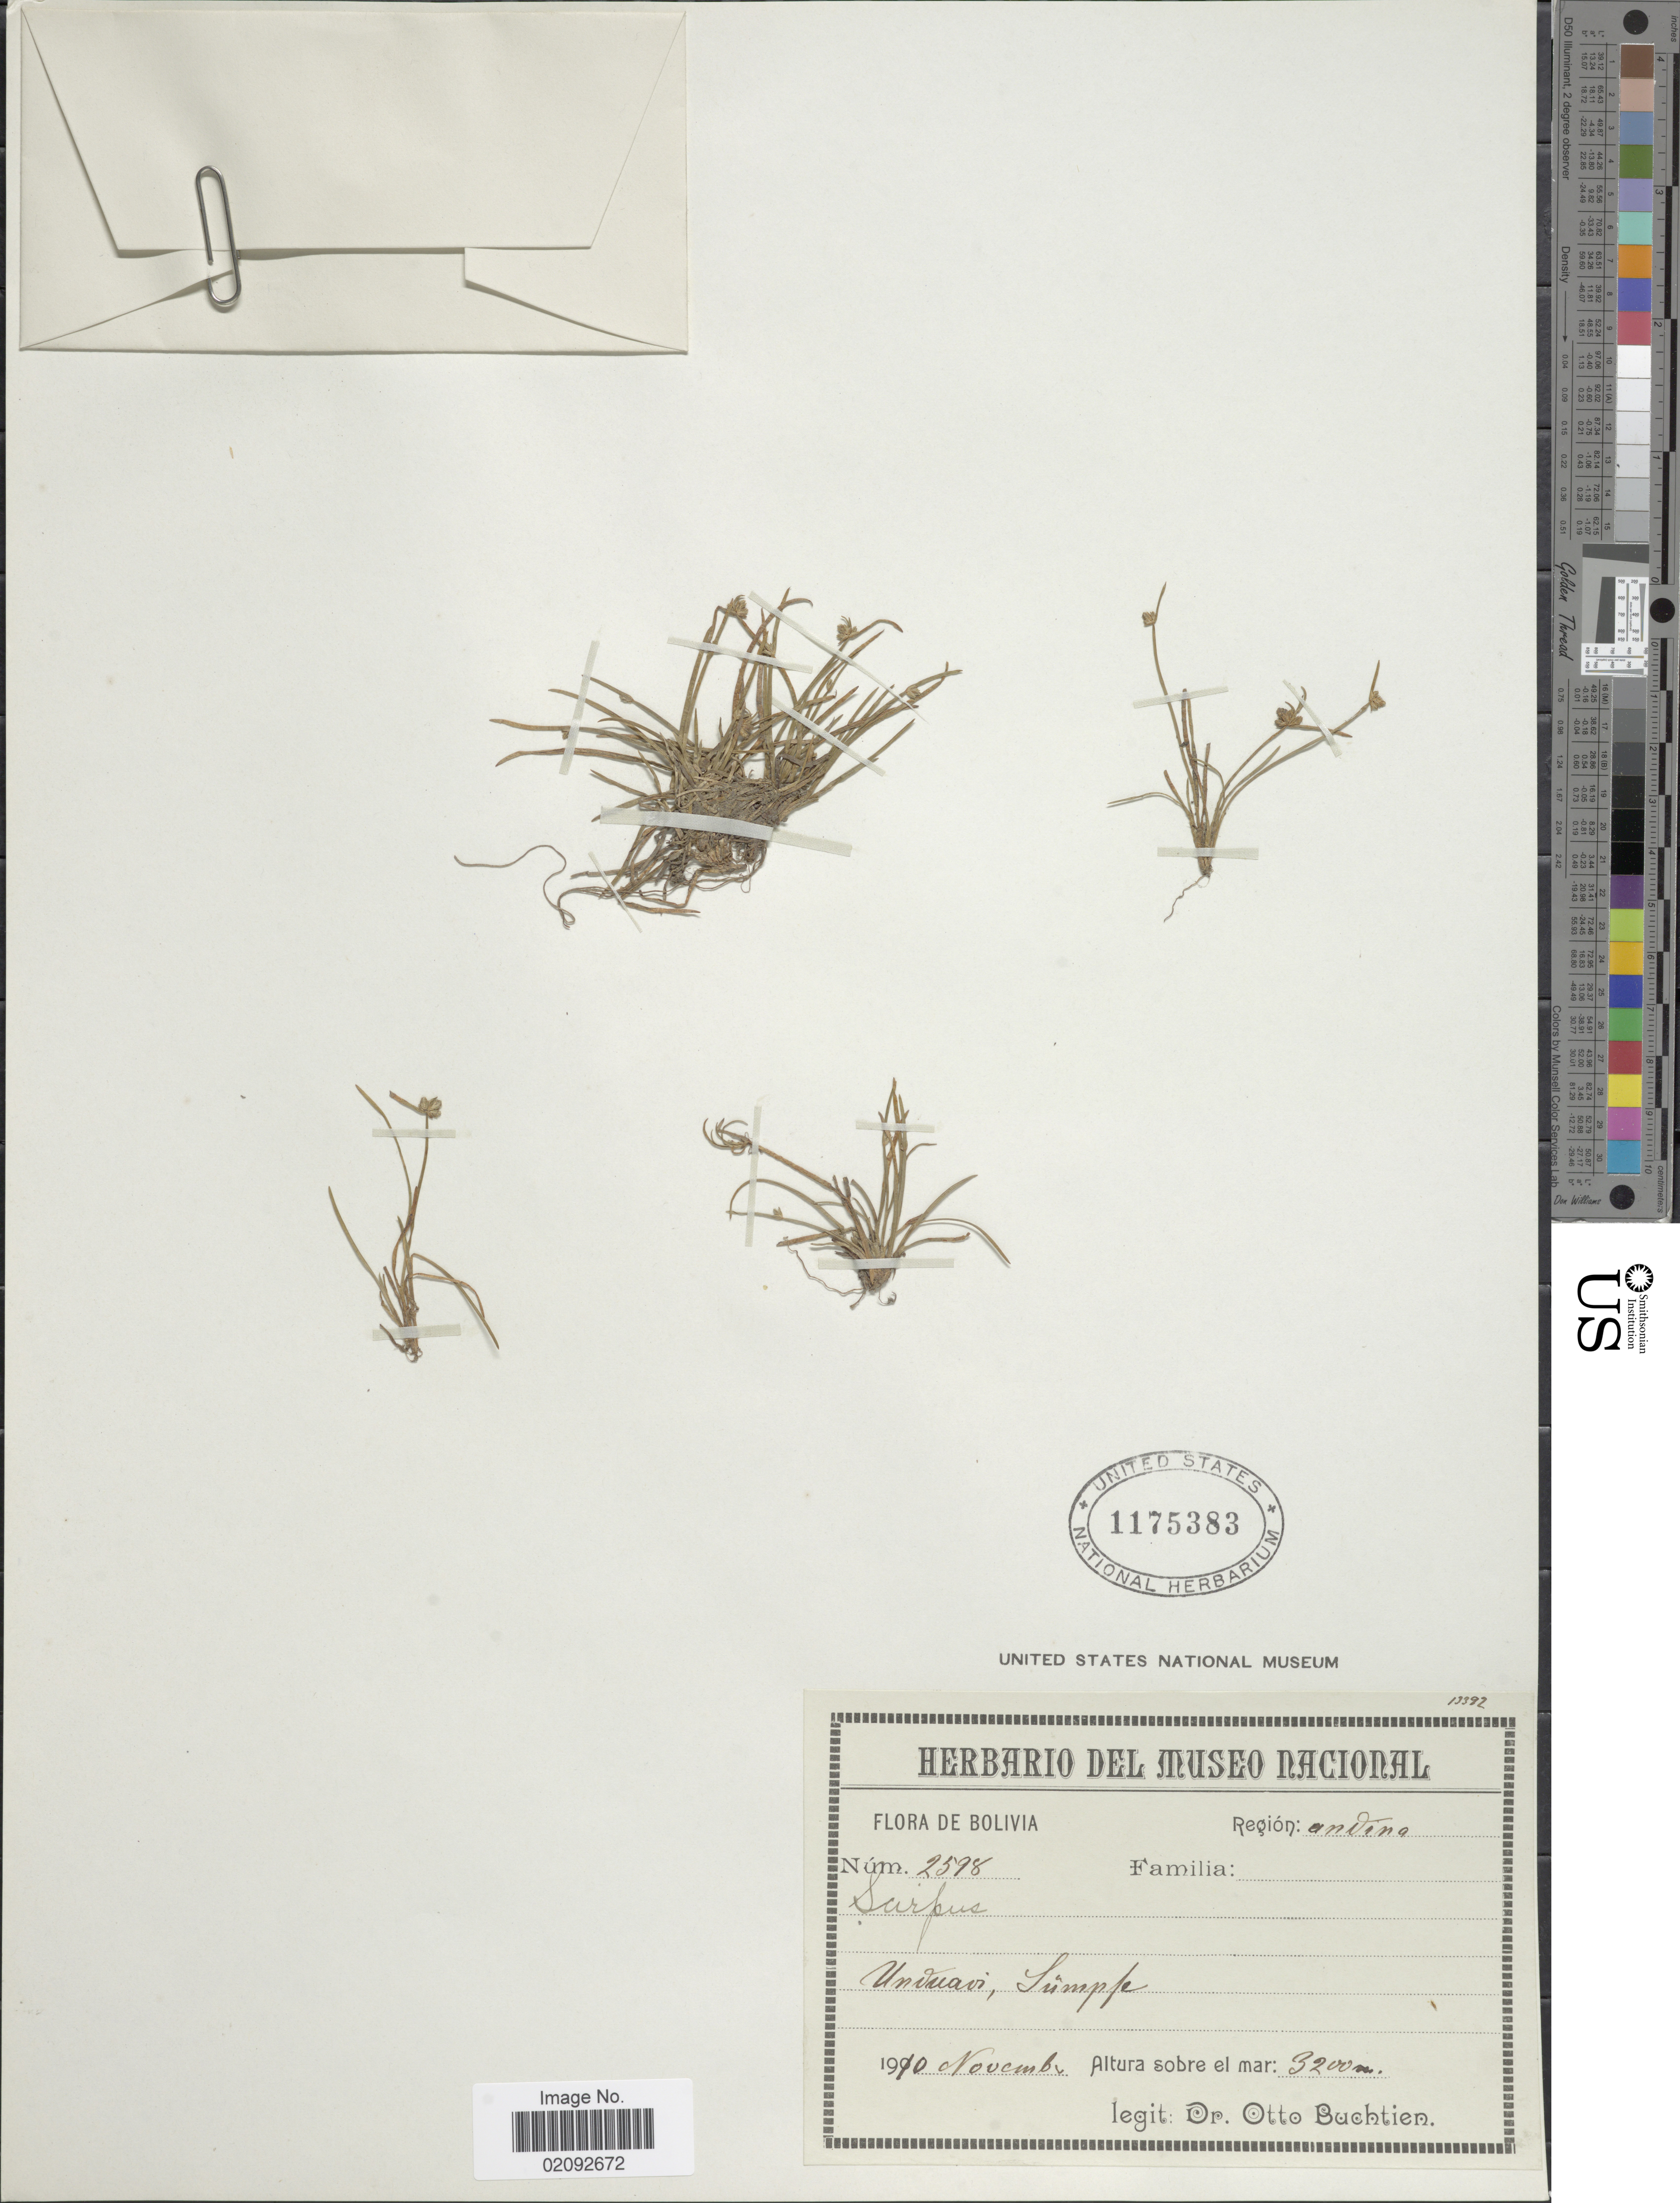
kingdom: Plantae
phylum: Tracheophyta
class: Liliopsida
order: Poales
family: Cyperaceae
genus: Isolepis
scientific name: Isolepis nigricans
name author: Kunth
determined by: Strong, Mark T., (BOT), Smithsonian Institution - National Museum of Natural History (UNITED STATES)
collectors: O. Buchtien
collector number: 2598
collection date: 1910-11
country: Bolivia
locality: Region: Andina, Unduavi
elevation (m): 3200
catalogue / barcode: US 1175383